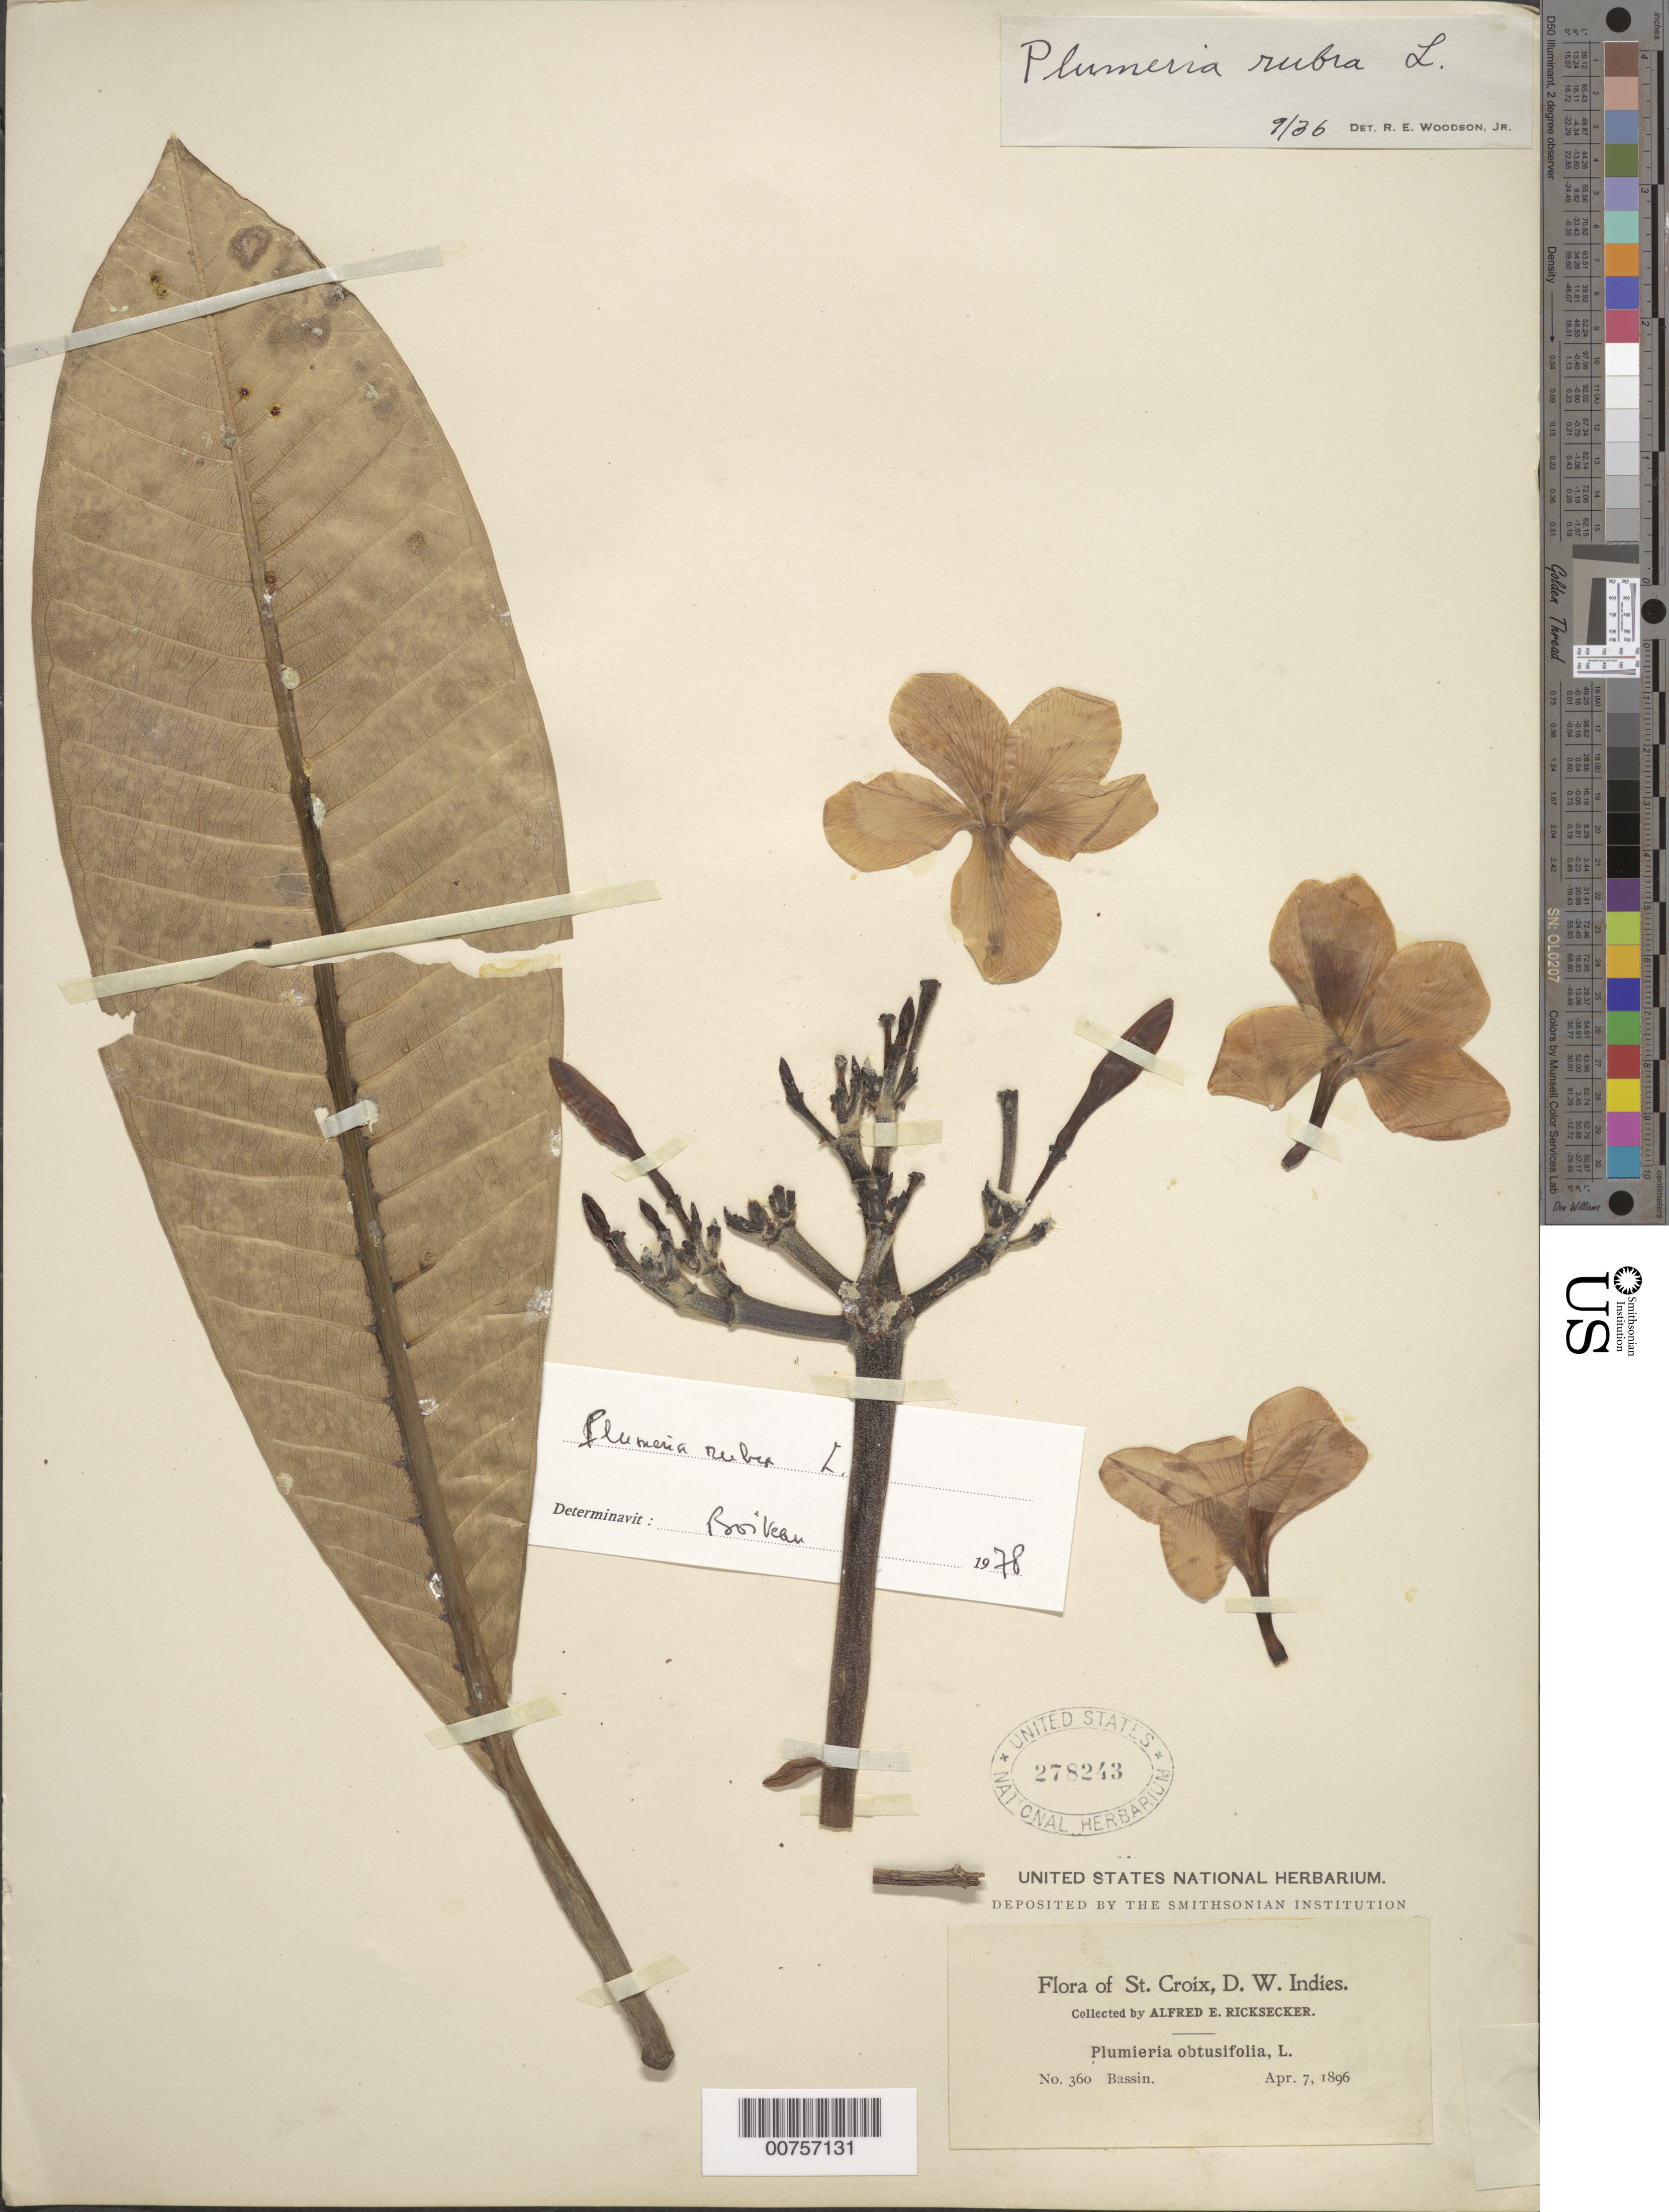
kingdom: Plantae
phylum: Tracheophyta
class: Magnoliopsida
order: Gentianales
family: Apocynaceae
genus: Plumeria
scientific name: Plumeria rubra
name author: L.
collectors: A. E. Ricksecker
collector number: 360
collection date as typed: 07 Apr 1896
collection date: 1896-04-07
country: U.S. Virgin Islands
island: St. Croix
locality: Bassin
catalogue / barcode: US 278243